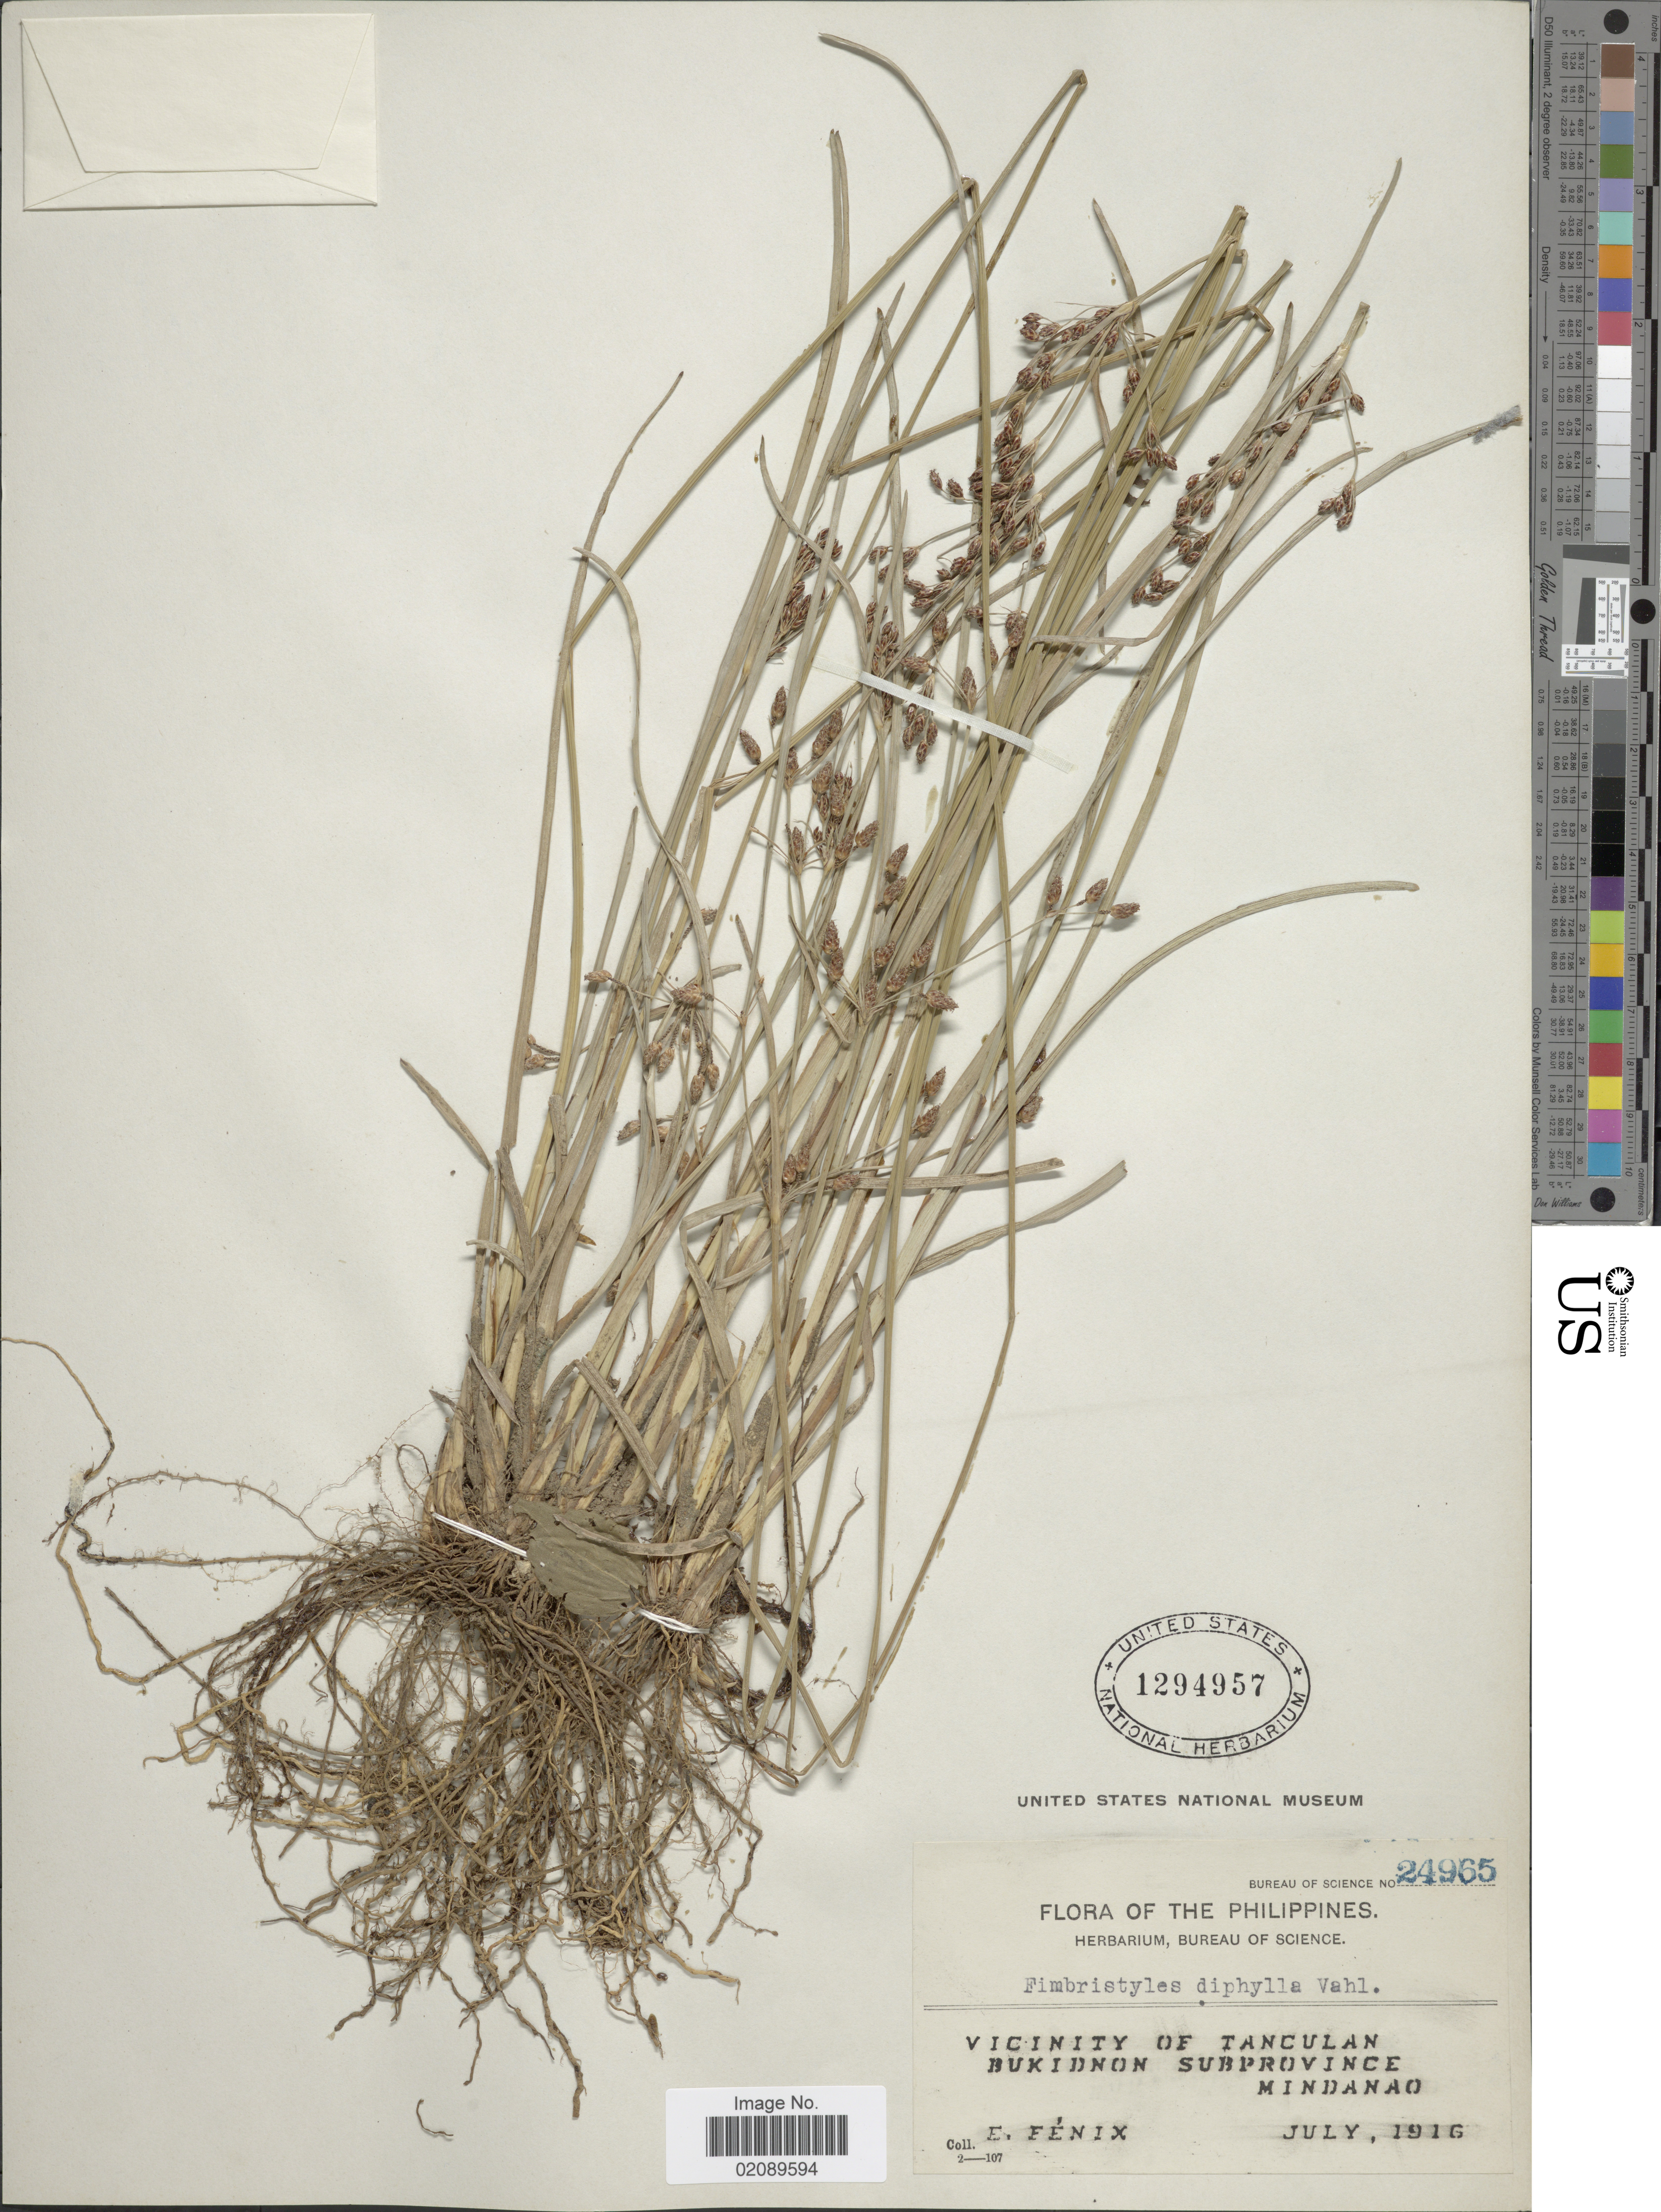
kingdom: Plantae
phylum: Tracheophyta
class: Liliopsida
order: Poales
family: Cyperaceae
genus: Fimbristylis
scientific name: Fimbristylis annua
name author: (All.) Roem. & Schult.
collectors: E. Fénix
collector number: Bureau of Science 24965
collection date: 1916-07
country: Philippines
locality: Vicinity of Tanculan, Bukidnon Subprovince, Mindanao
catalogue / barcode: US 1294957